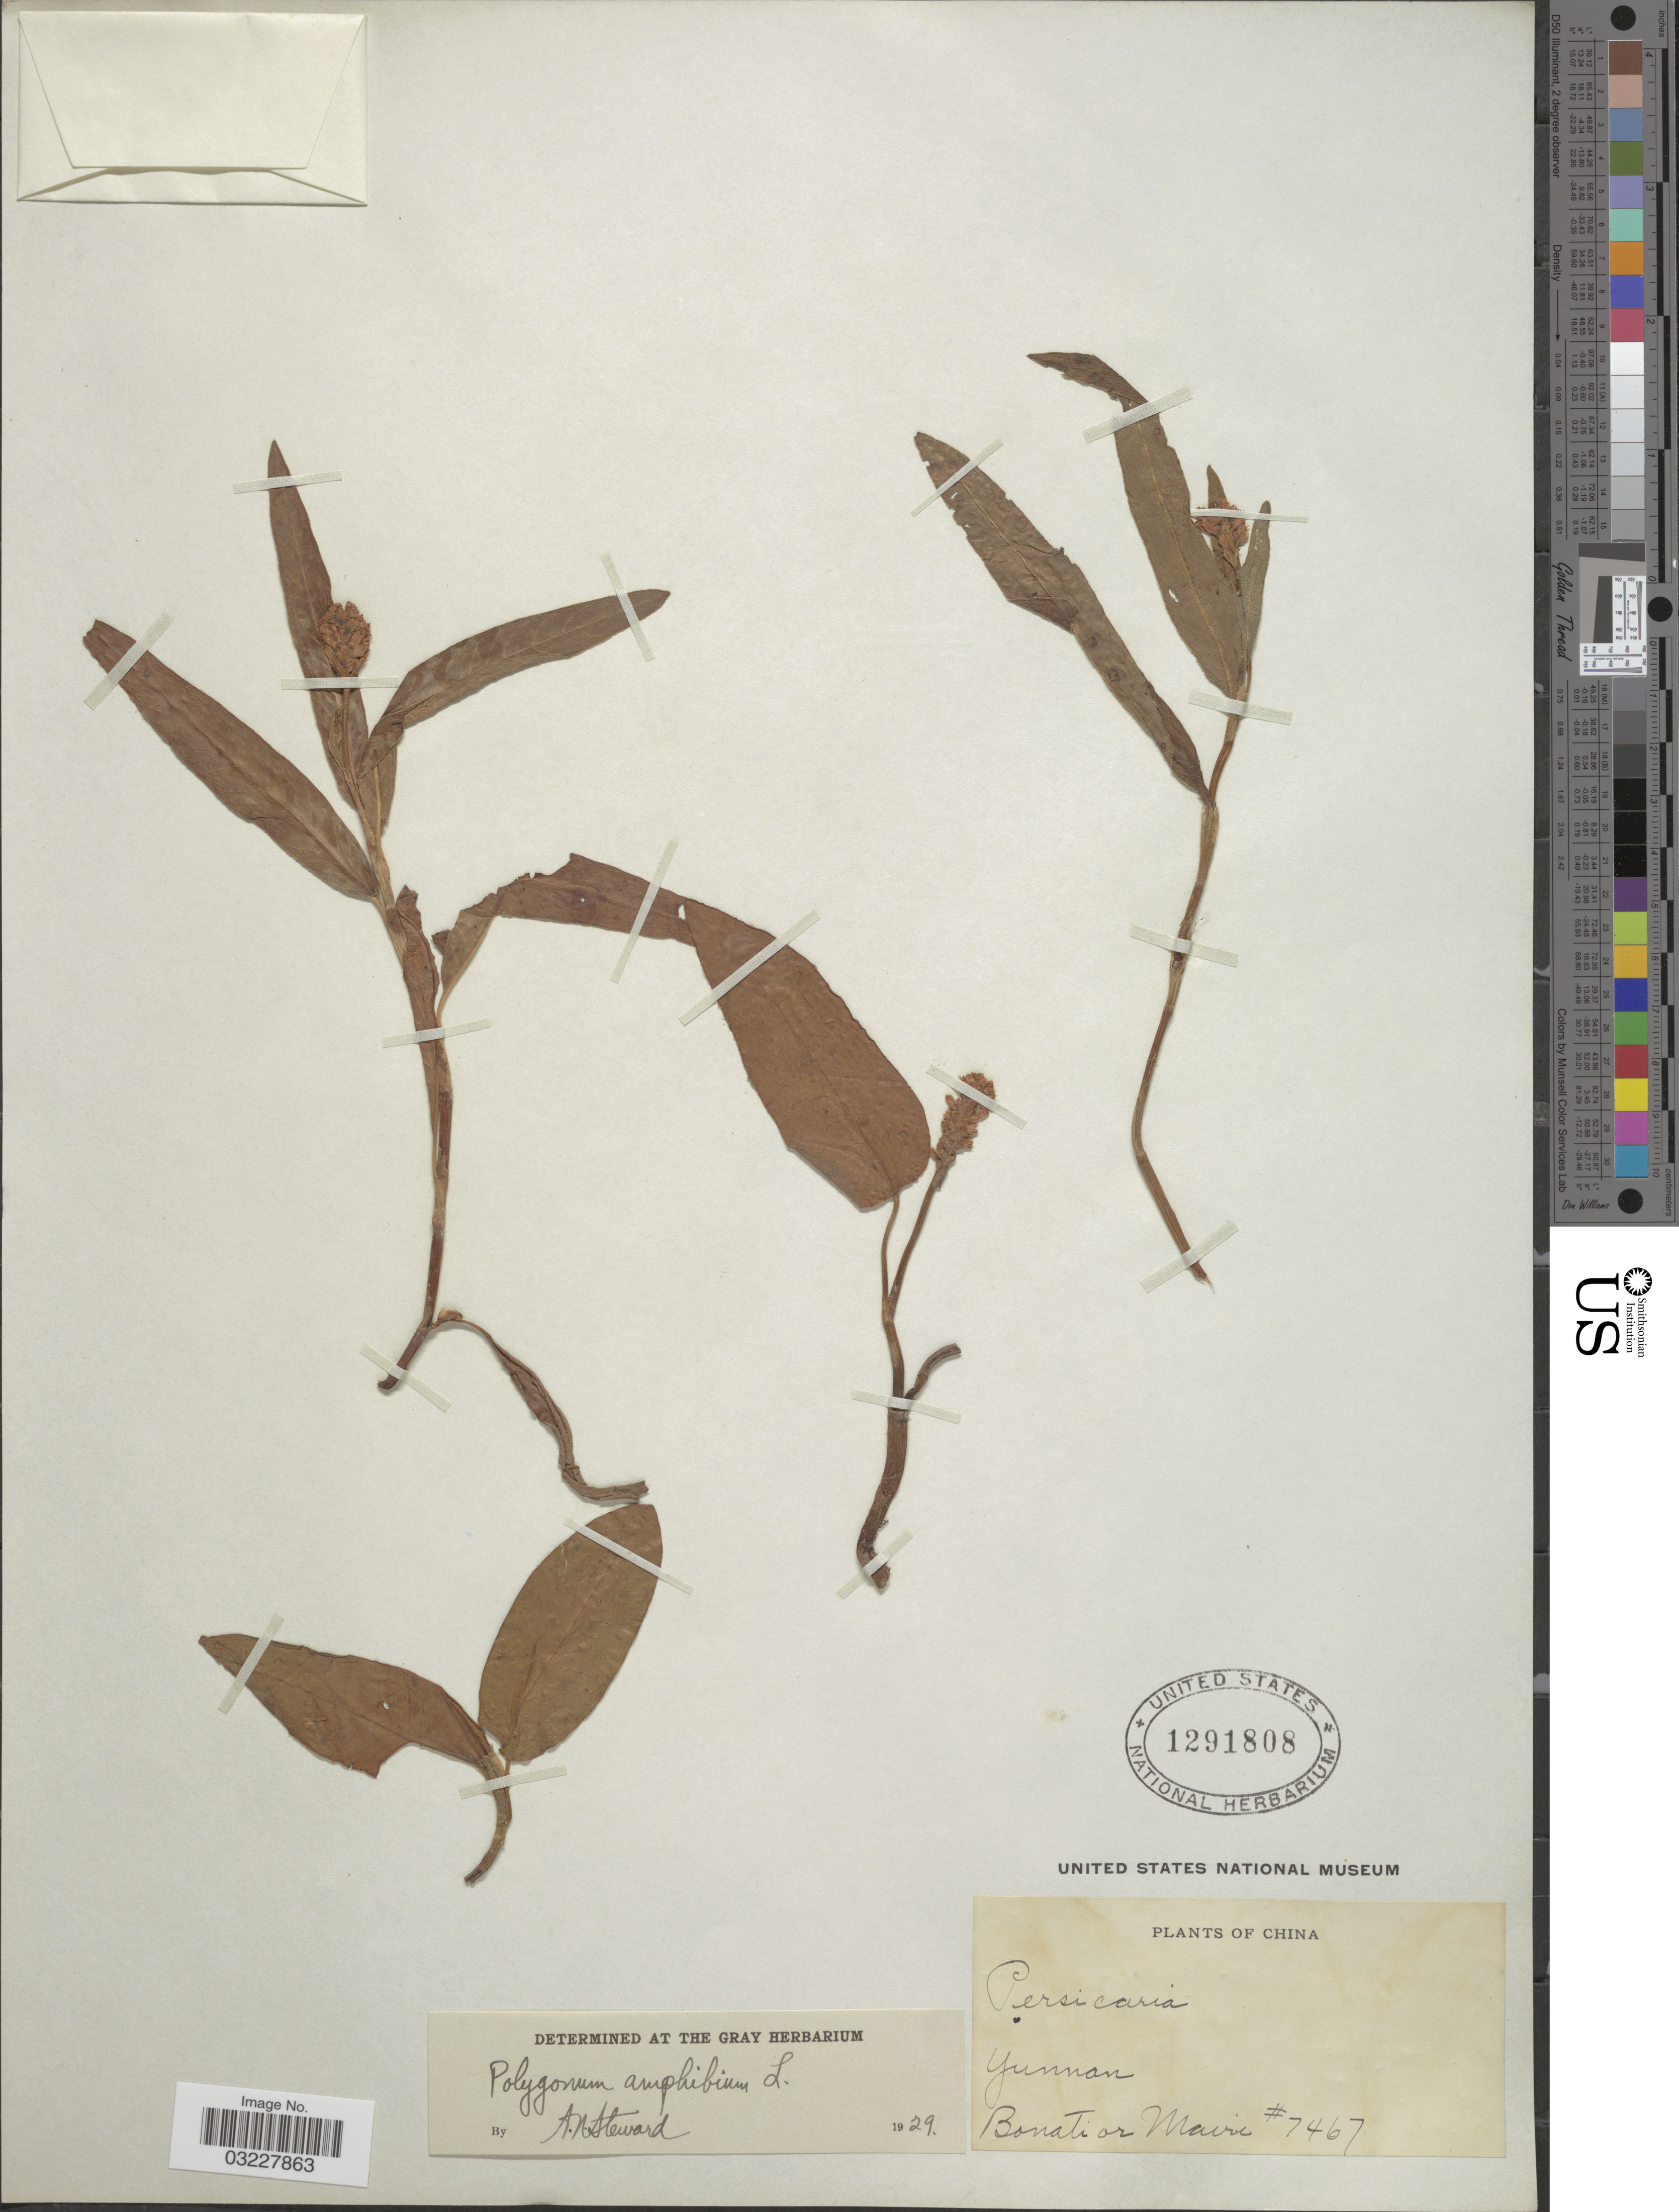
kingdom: Plantae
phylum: Tracheophyta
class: Magnoliopsida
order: Caryophyllales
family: Polygonaceae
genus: Polygonum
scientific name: Polygonum amphibium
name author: L.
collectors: -. Bonati & Maire, --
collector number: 7467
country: China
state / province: Yunnan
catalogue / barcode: US 1291808